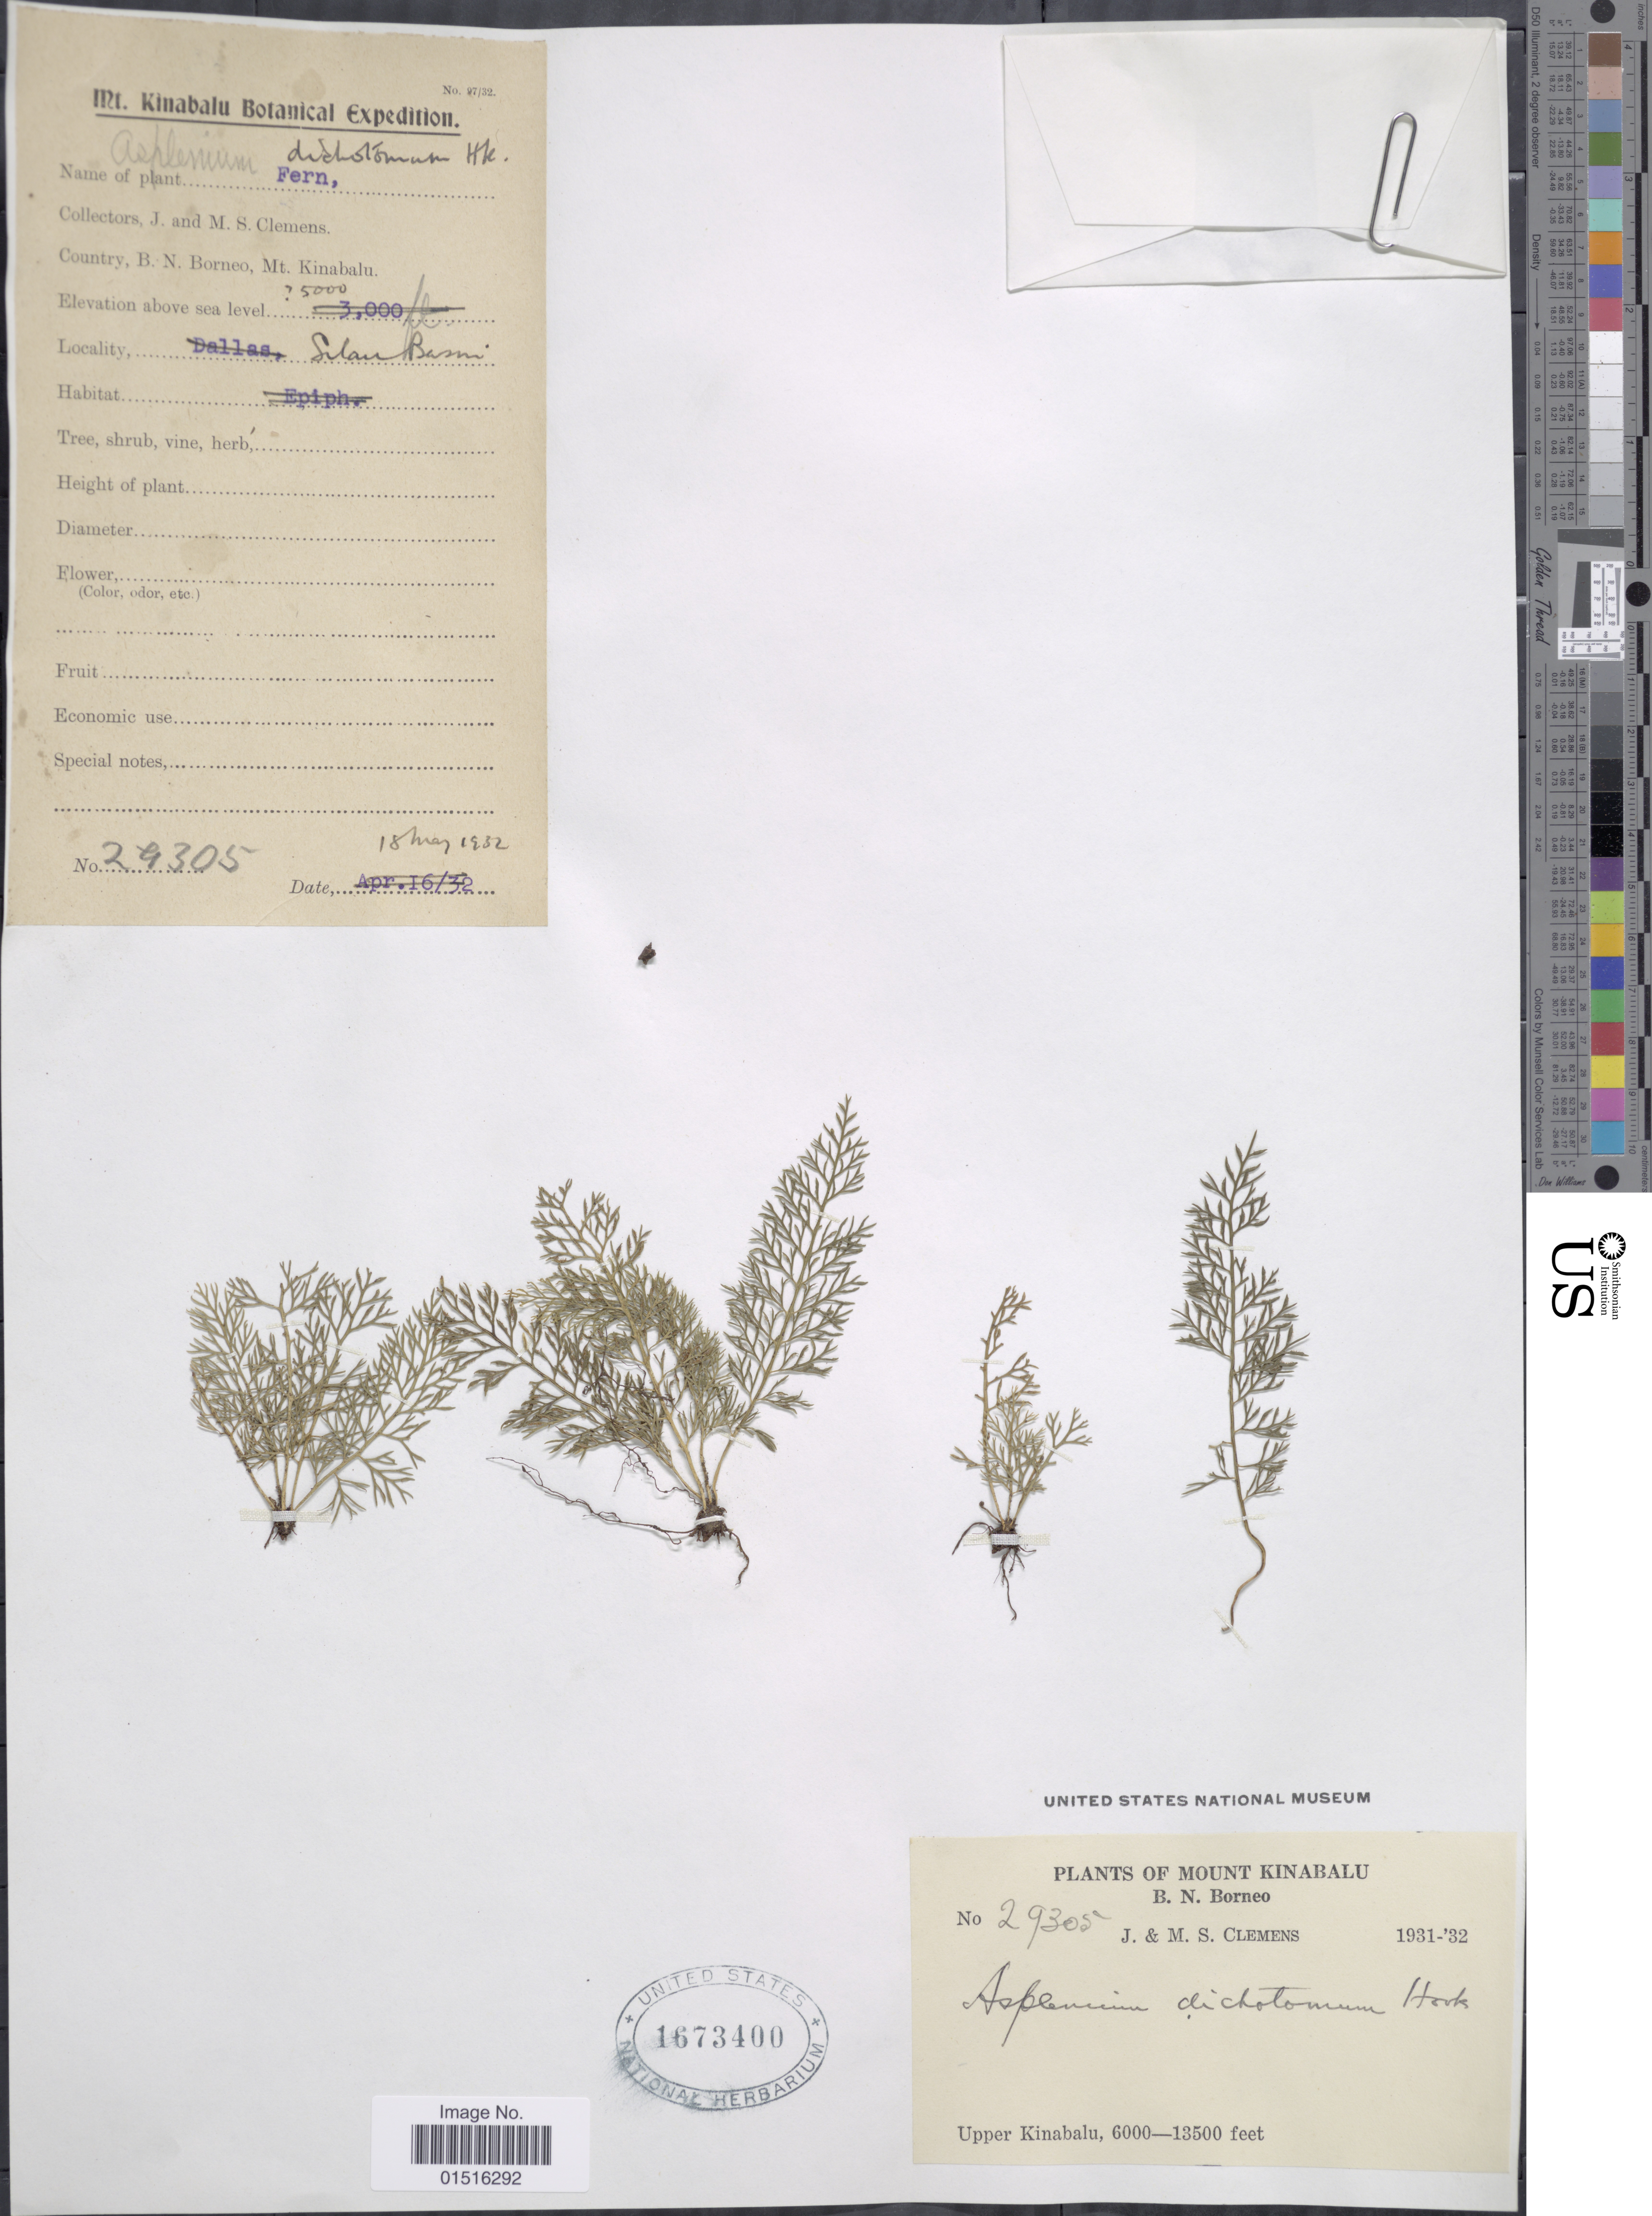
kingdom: Plantae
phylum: Tracheophyta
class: Polypodiopsida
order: Polypodiales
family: Aspleniaceae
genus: Asplenium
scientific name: Asplenium dichotomum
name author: Hook.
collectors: J. Clemens & M. S. Clemens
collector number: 29305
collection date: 1932-05-18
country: Malaysia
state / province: Sabah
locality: Mount Kinabalu, B. N. Borneo, Silanbasni, Upper Kinabalu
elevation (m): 1524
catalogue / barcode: US 1673400